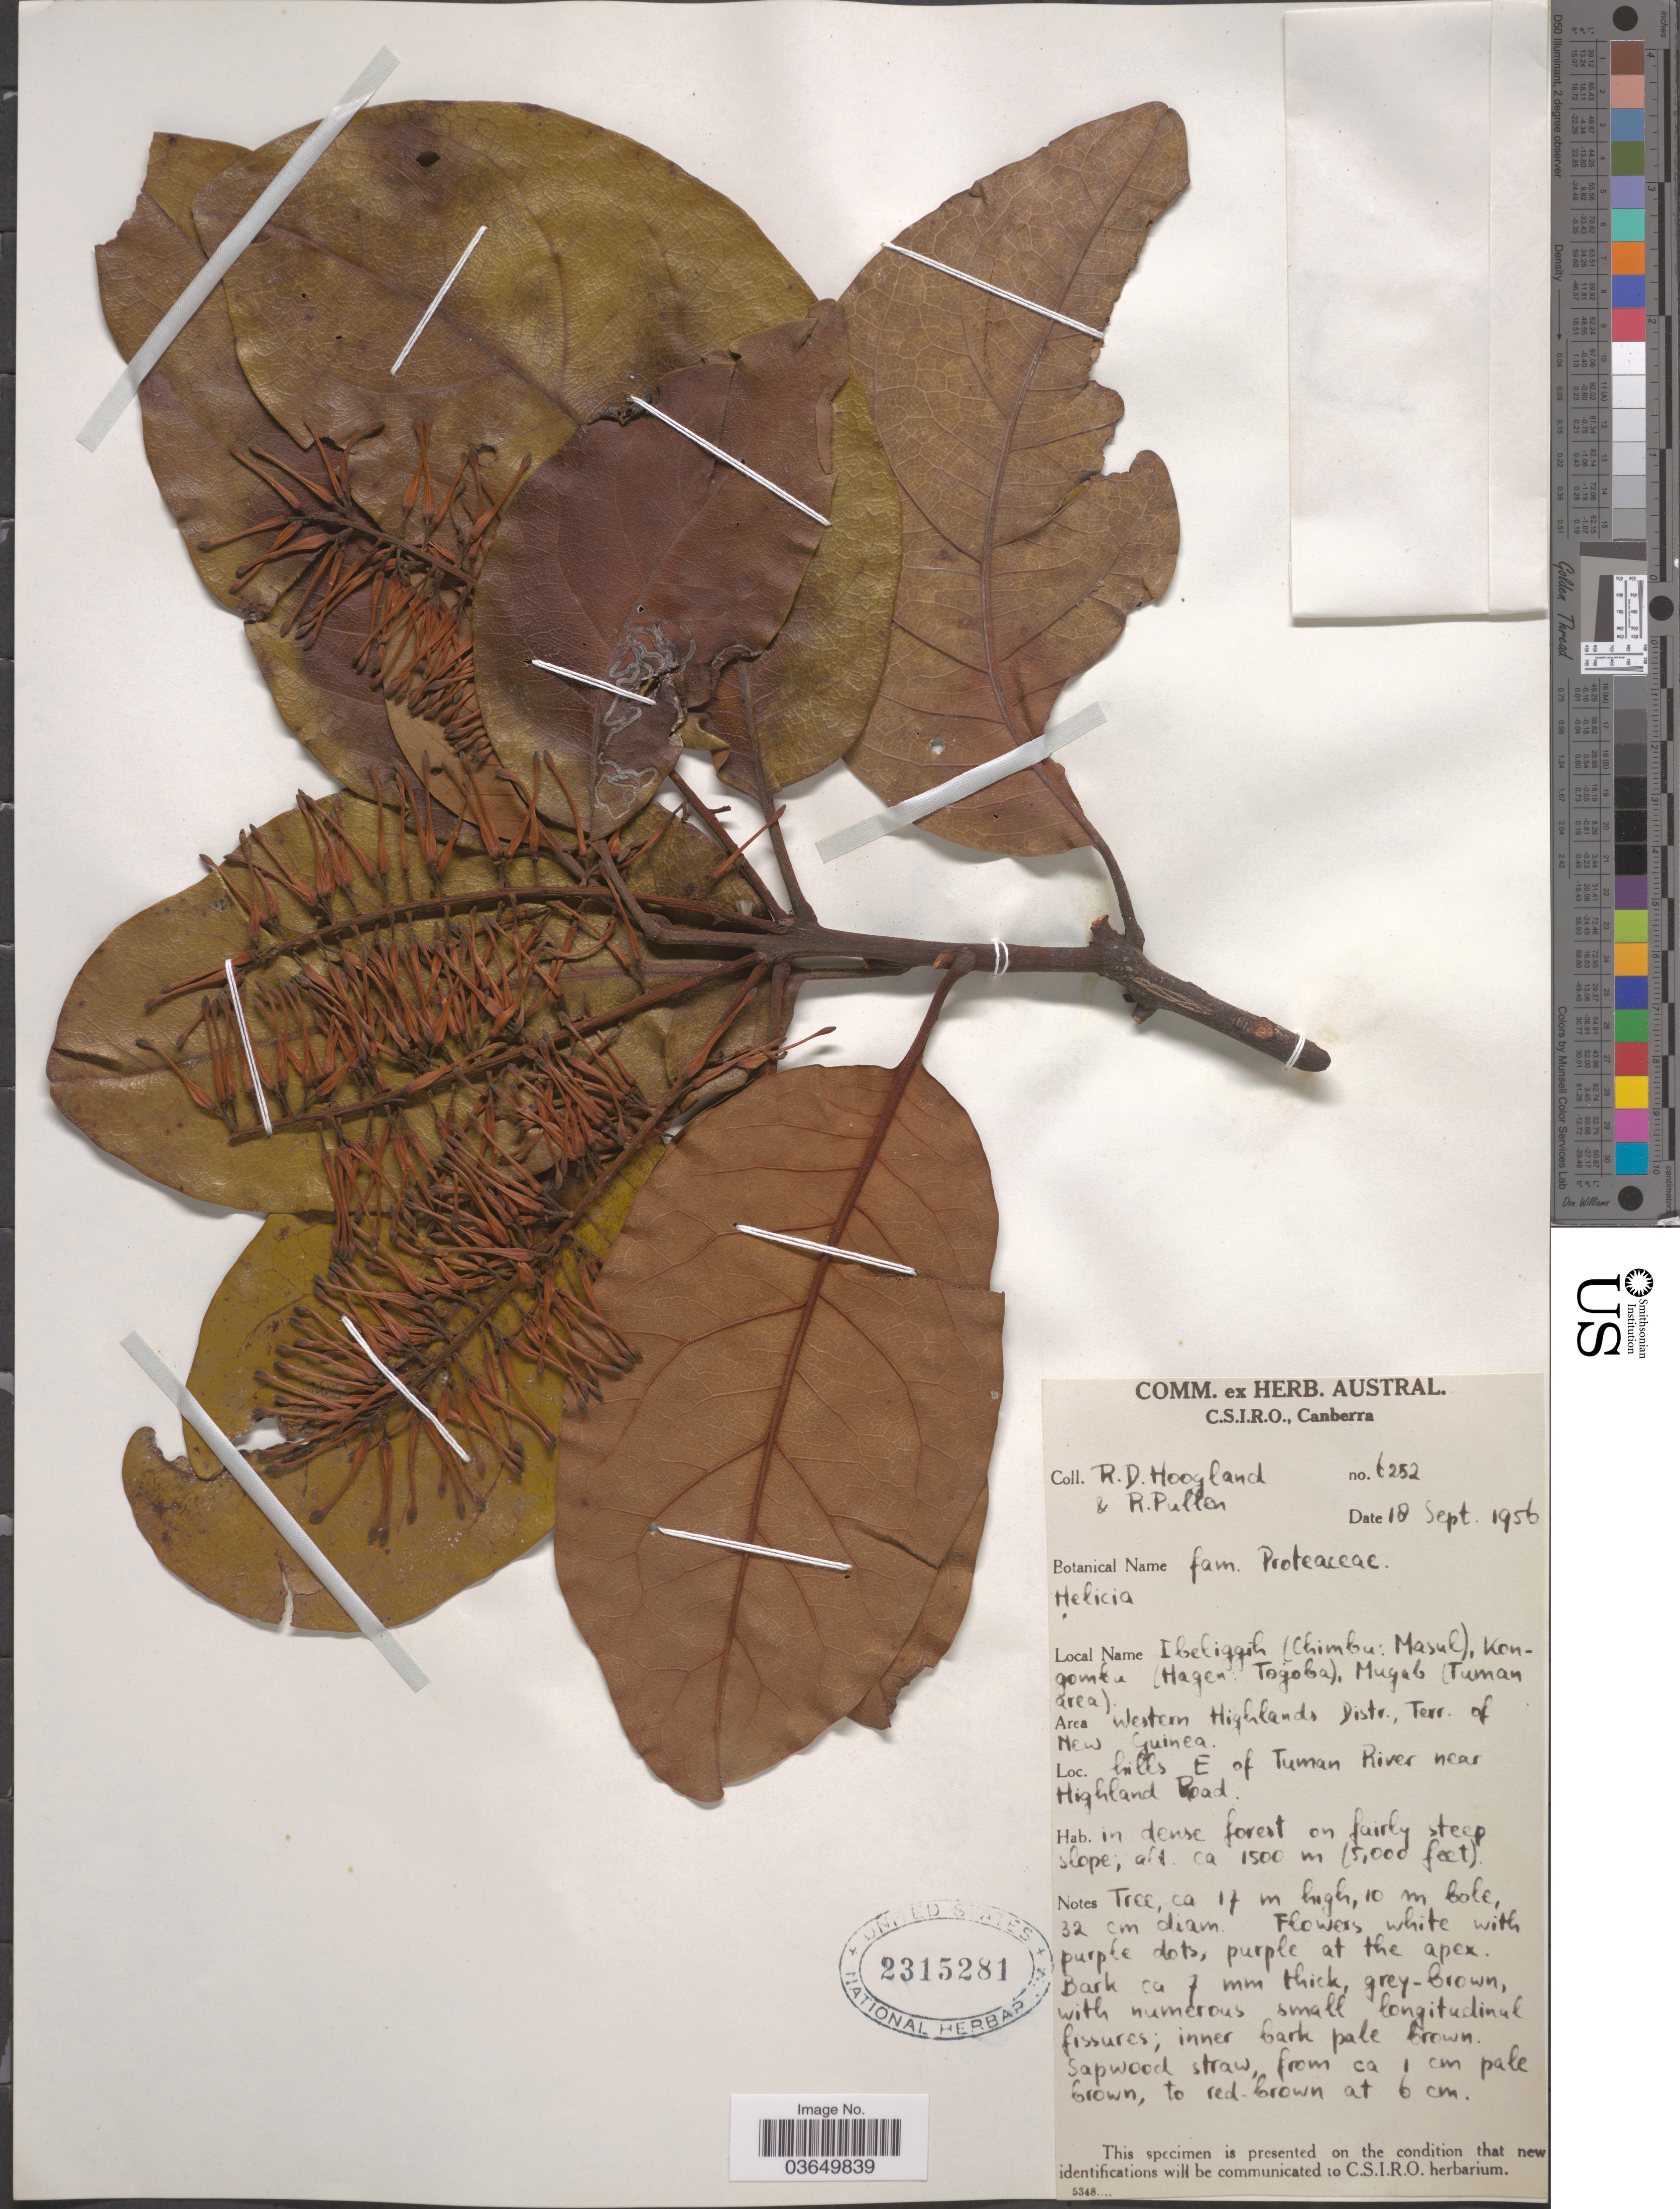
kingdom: Plantae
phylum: Tracheophyta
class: Magnoliopsida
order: Proteales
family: Proteaceae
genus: Helicia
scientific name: Helicia sp.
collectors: R. D. Hoogland & R. Pullen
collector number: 6252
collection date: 1956-09-18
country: Papua New Guinea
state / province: Western Highlands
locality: Area Western Highlands Distr., Terr. of New Guinea. Hills E of Tuman River near Highland Road.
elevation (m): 1500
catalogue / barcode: US 2315281